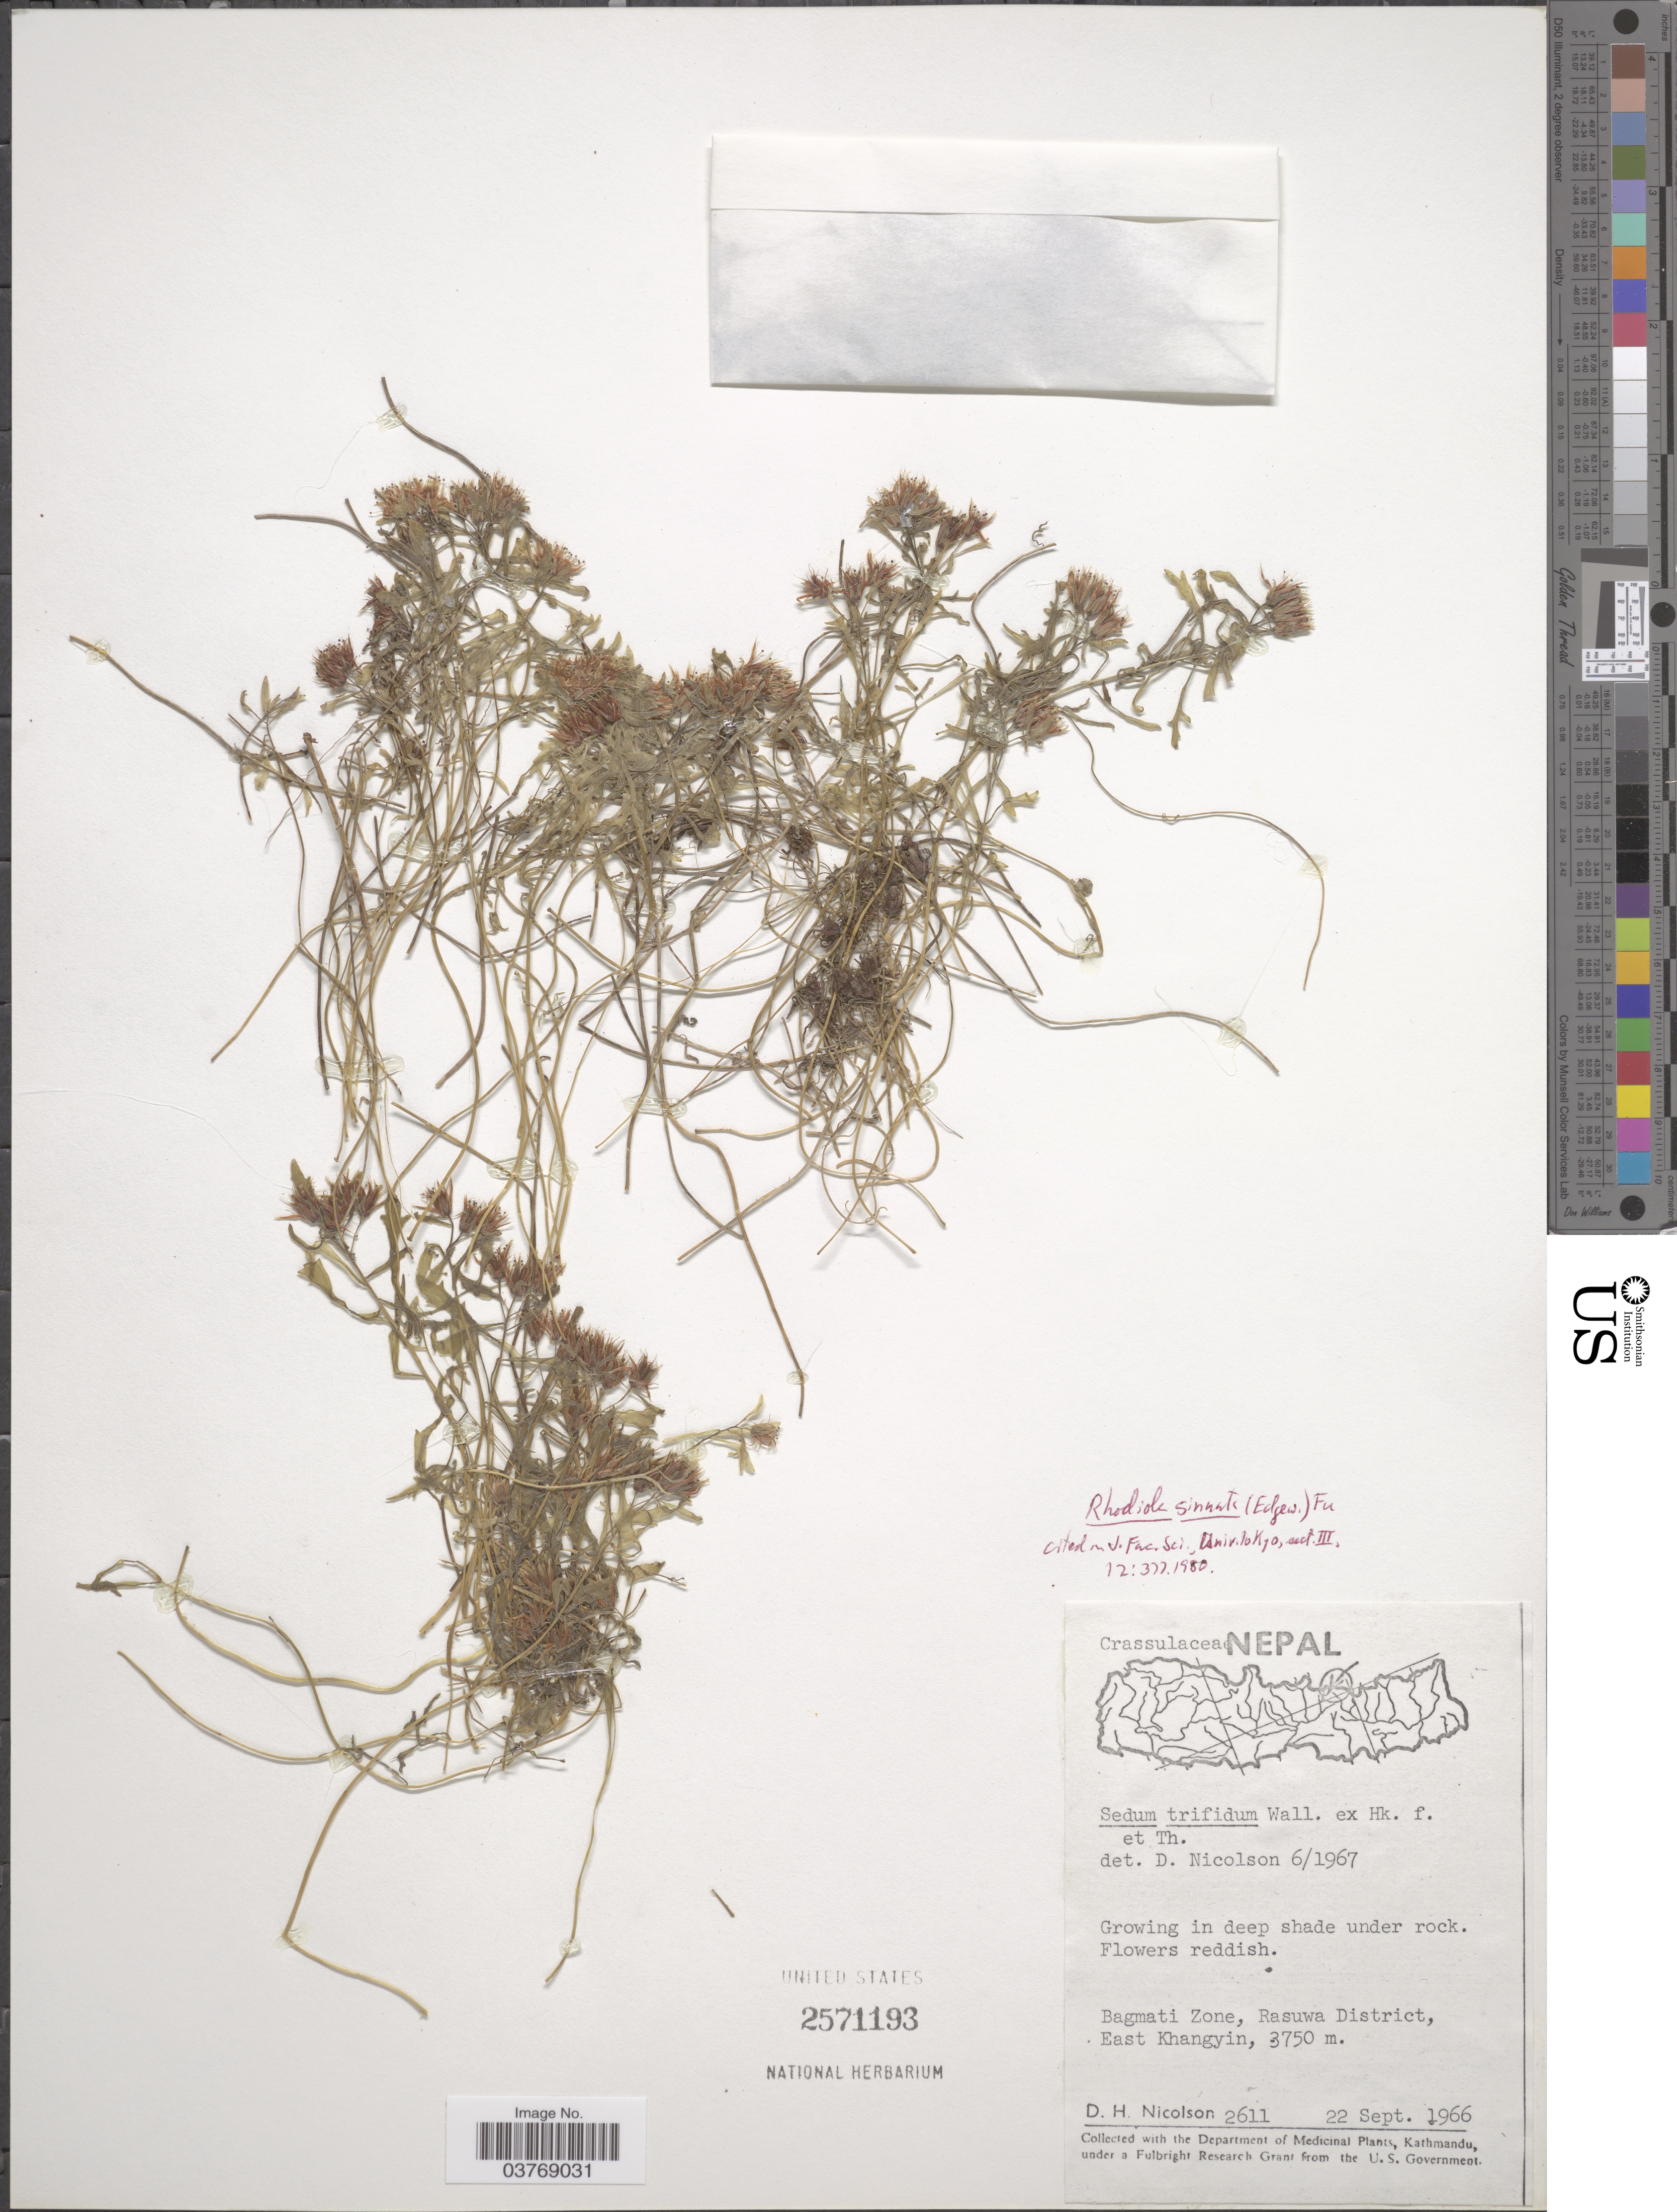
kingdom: Plantae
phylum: Tracheophyta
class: Magnoliopsida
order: Saxifragales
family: Crassulaceae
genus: Rhodiola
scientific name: Rhodiola sinuata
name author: (Royle ex Edgew.) S.H. Fu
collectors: D. H. Nicolson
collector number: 2611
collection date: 1966-09-22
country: Nepal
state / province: Bagmati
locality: Bagmati Zone, Rasuwa District, East Khangyin.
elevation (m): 3750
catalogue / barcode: US 2571193